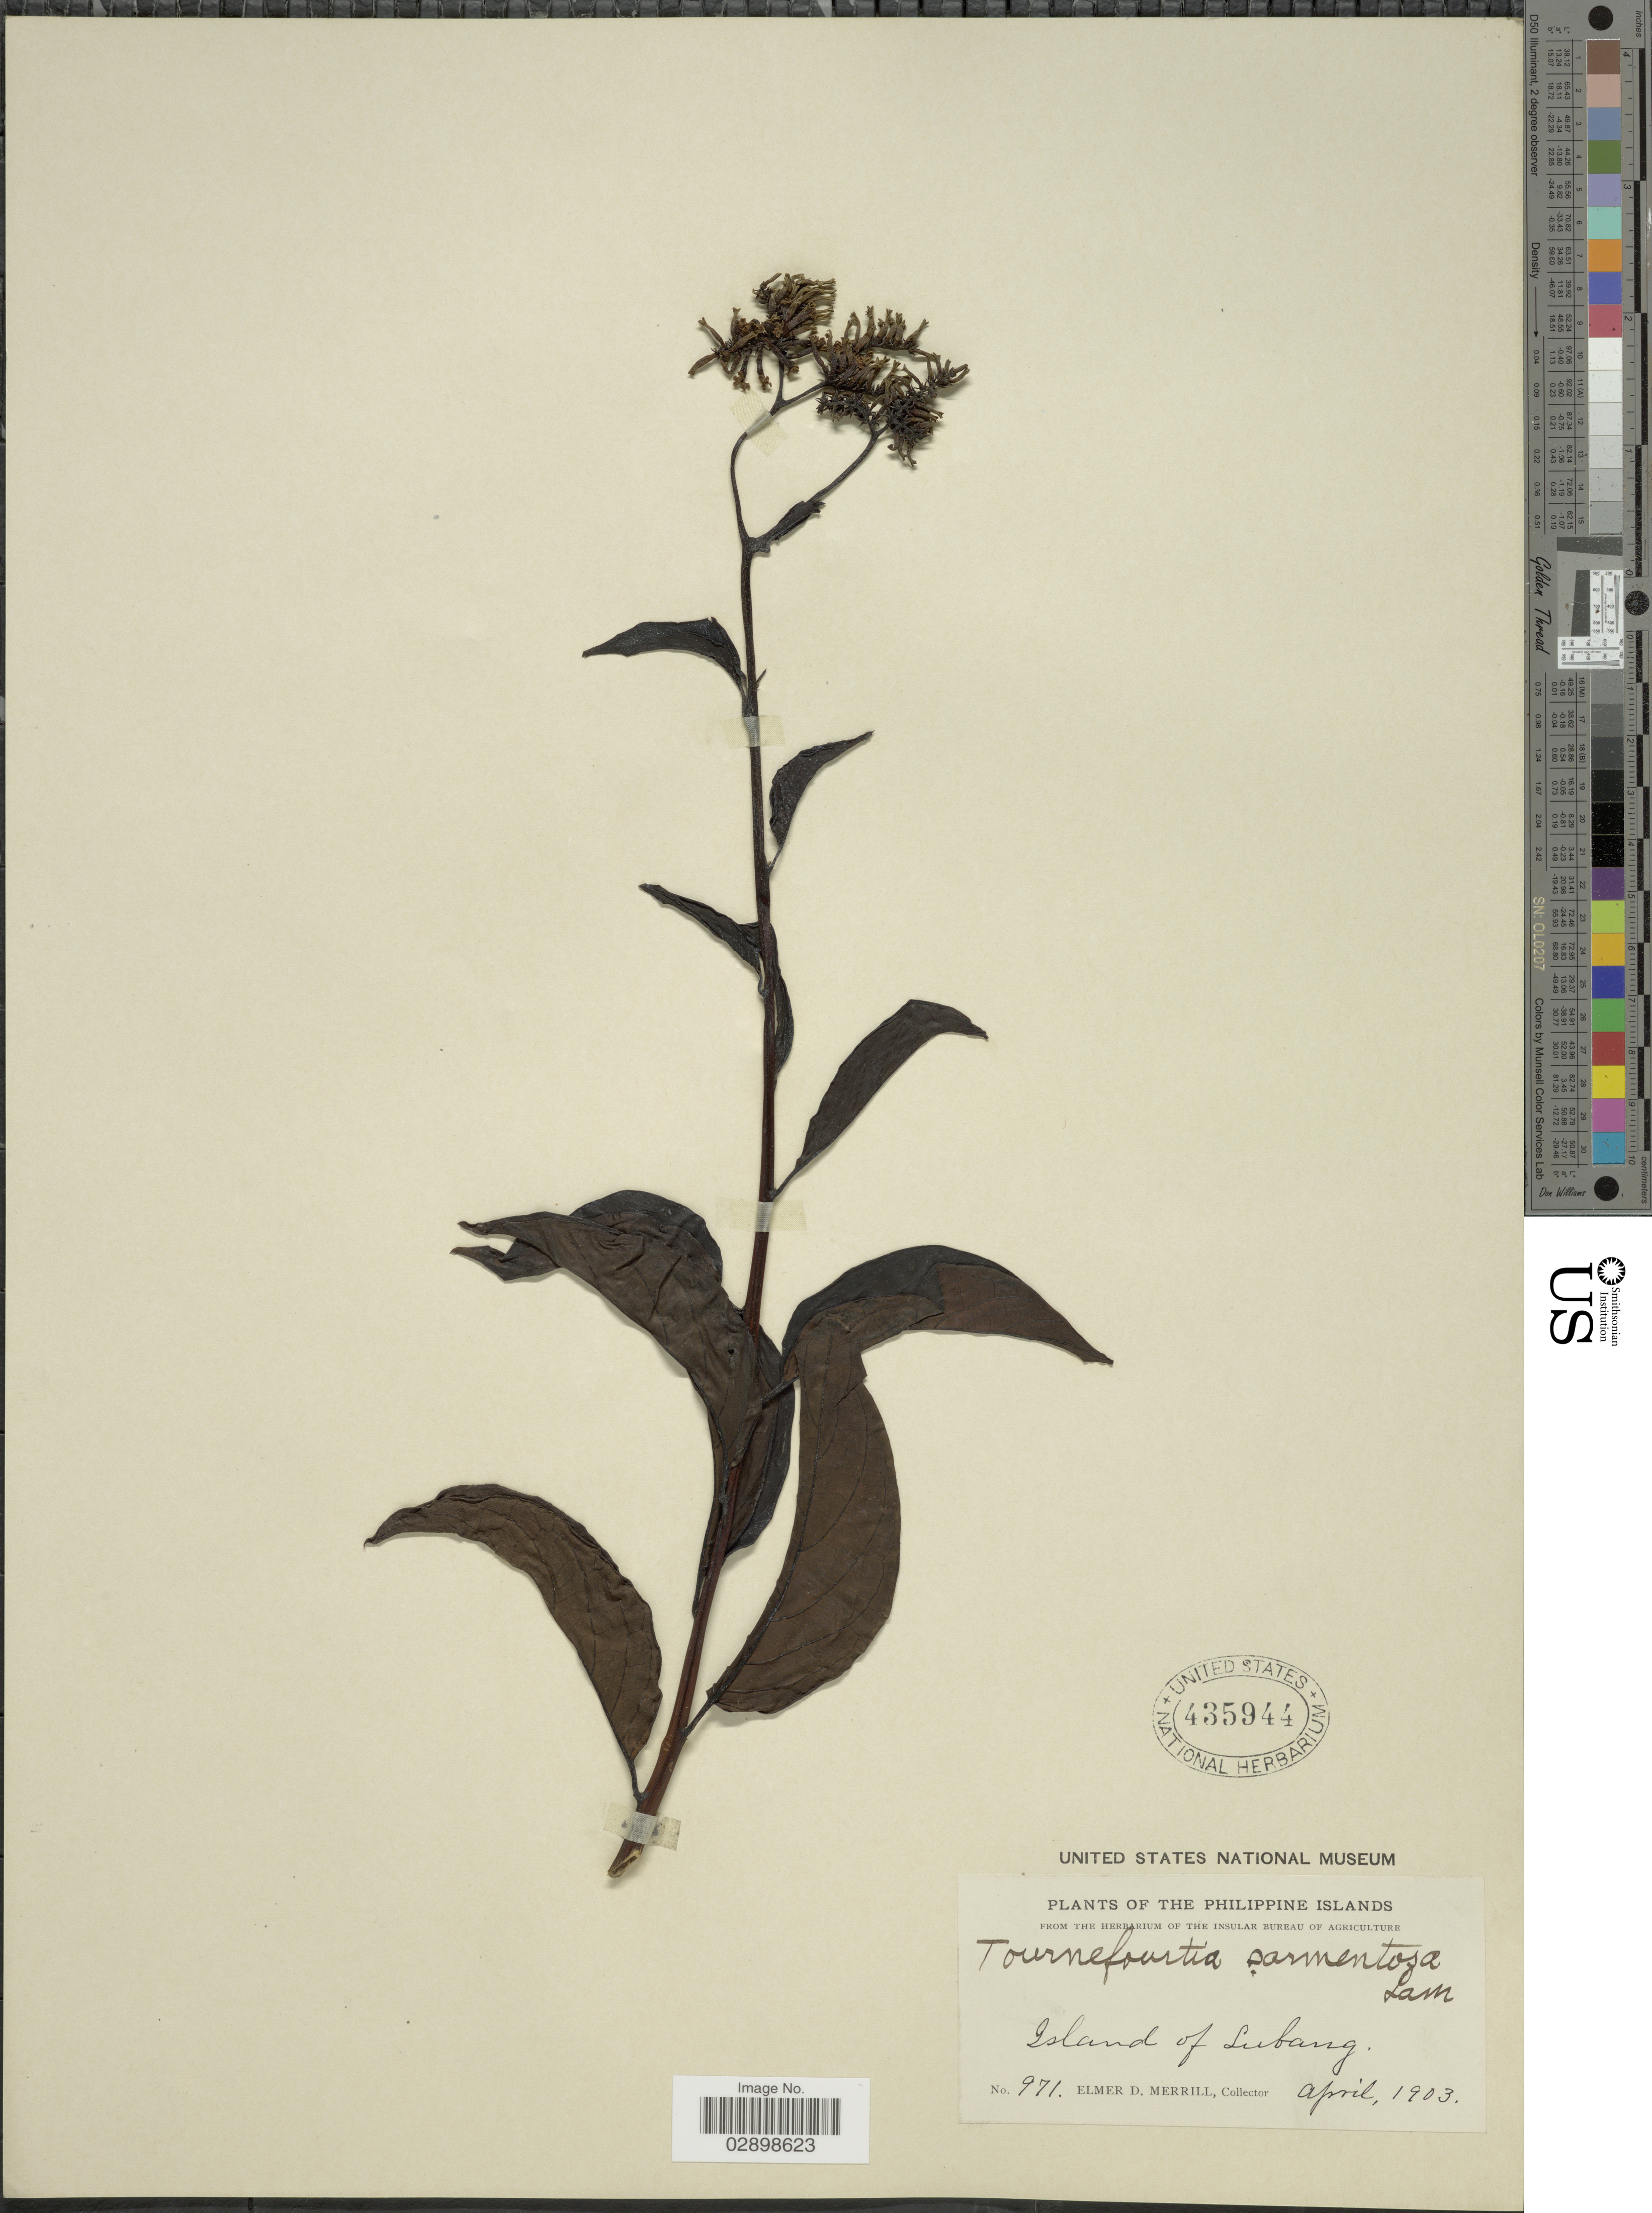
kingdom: Plantae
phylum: Tracheophyta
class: Magnoliopsida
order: Boraginales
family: Heliotropiaceae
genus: Tournefortia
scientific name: Tournefortia sarmentosa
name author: Lam.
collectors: E. D. Merrill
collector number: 971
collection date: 1903-04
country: Philippines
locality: Philippine Islands. Island of Lubang.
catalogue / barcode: US 435944